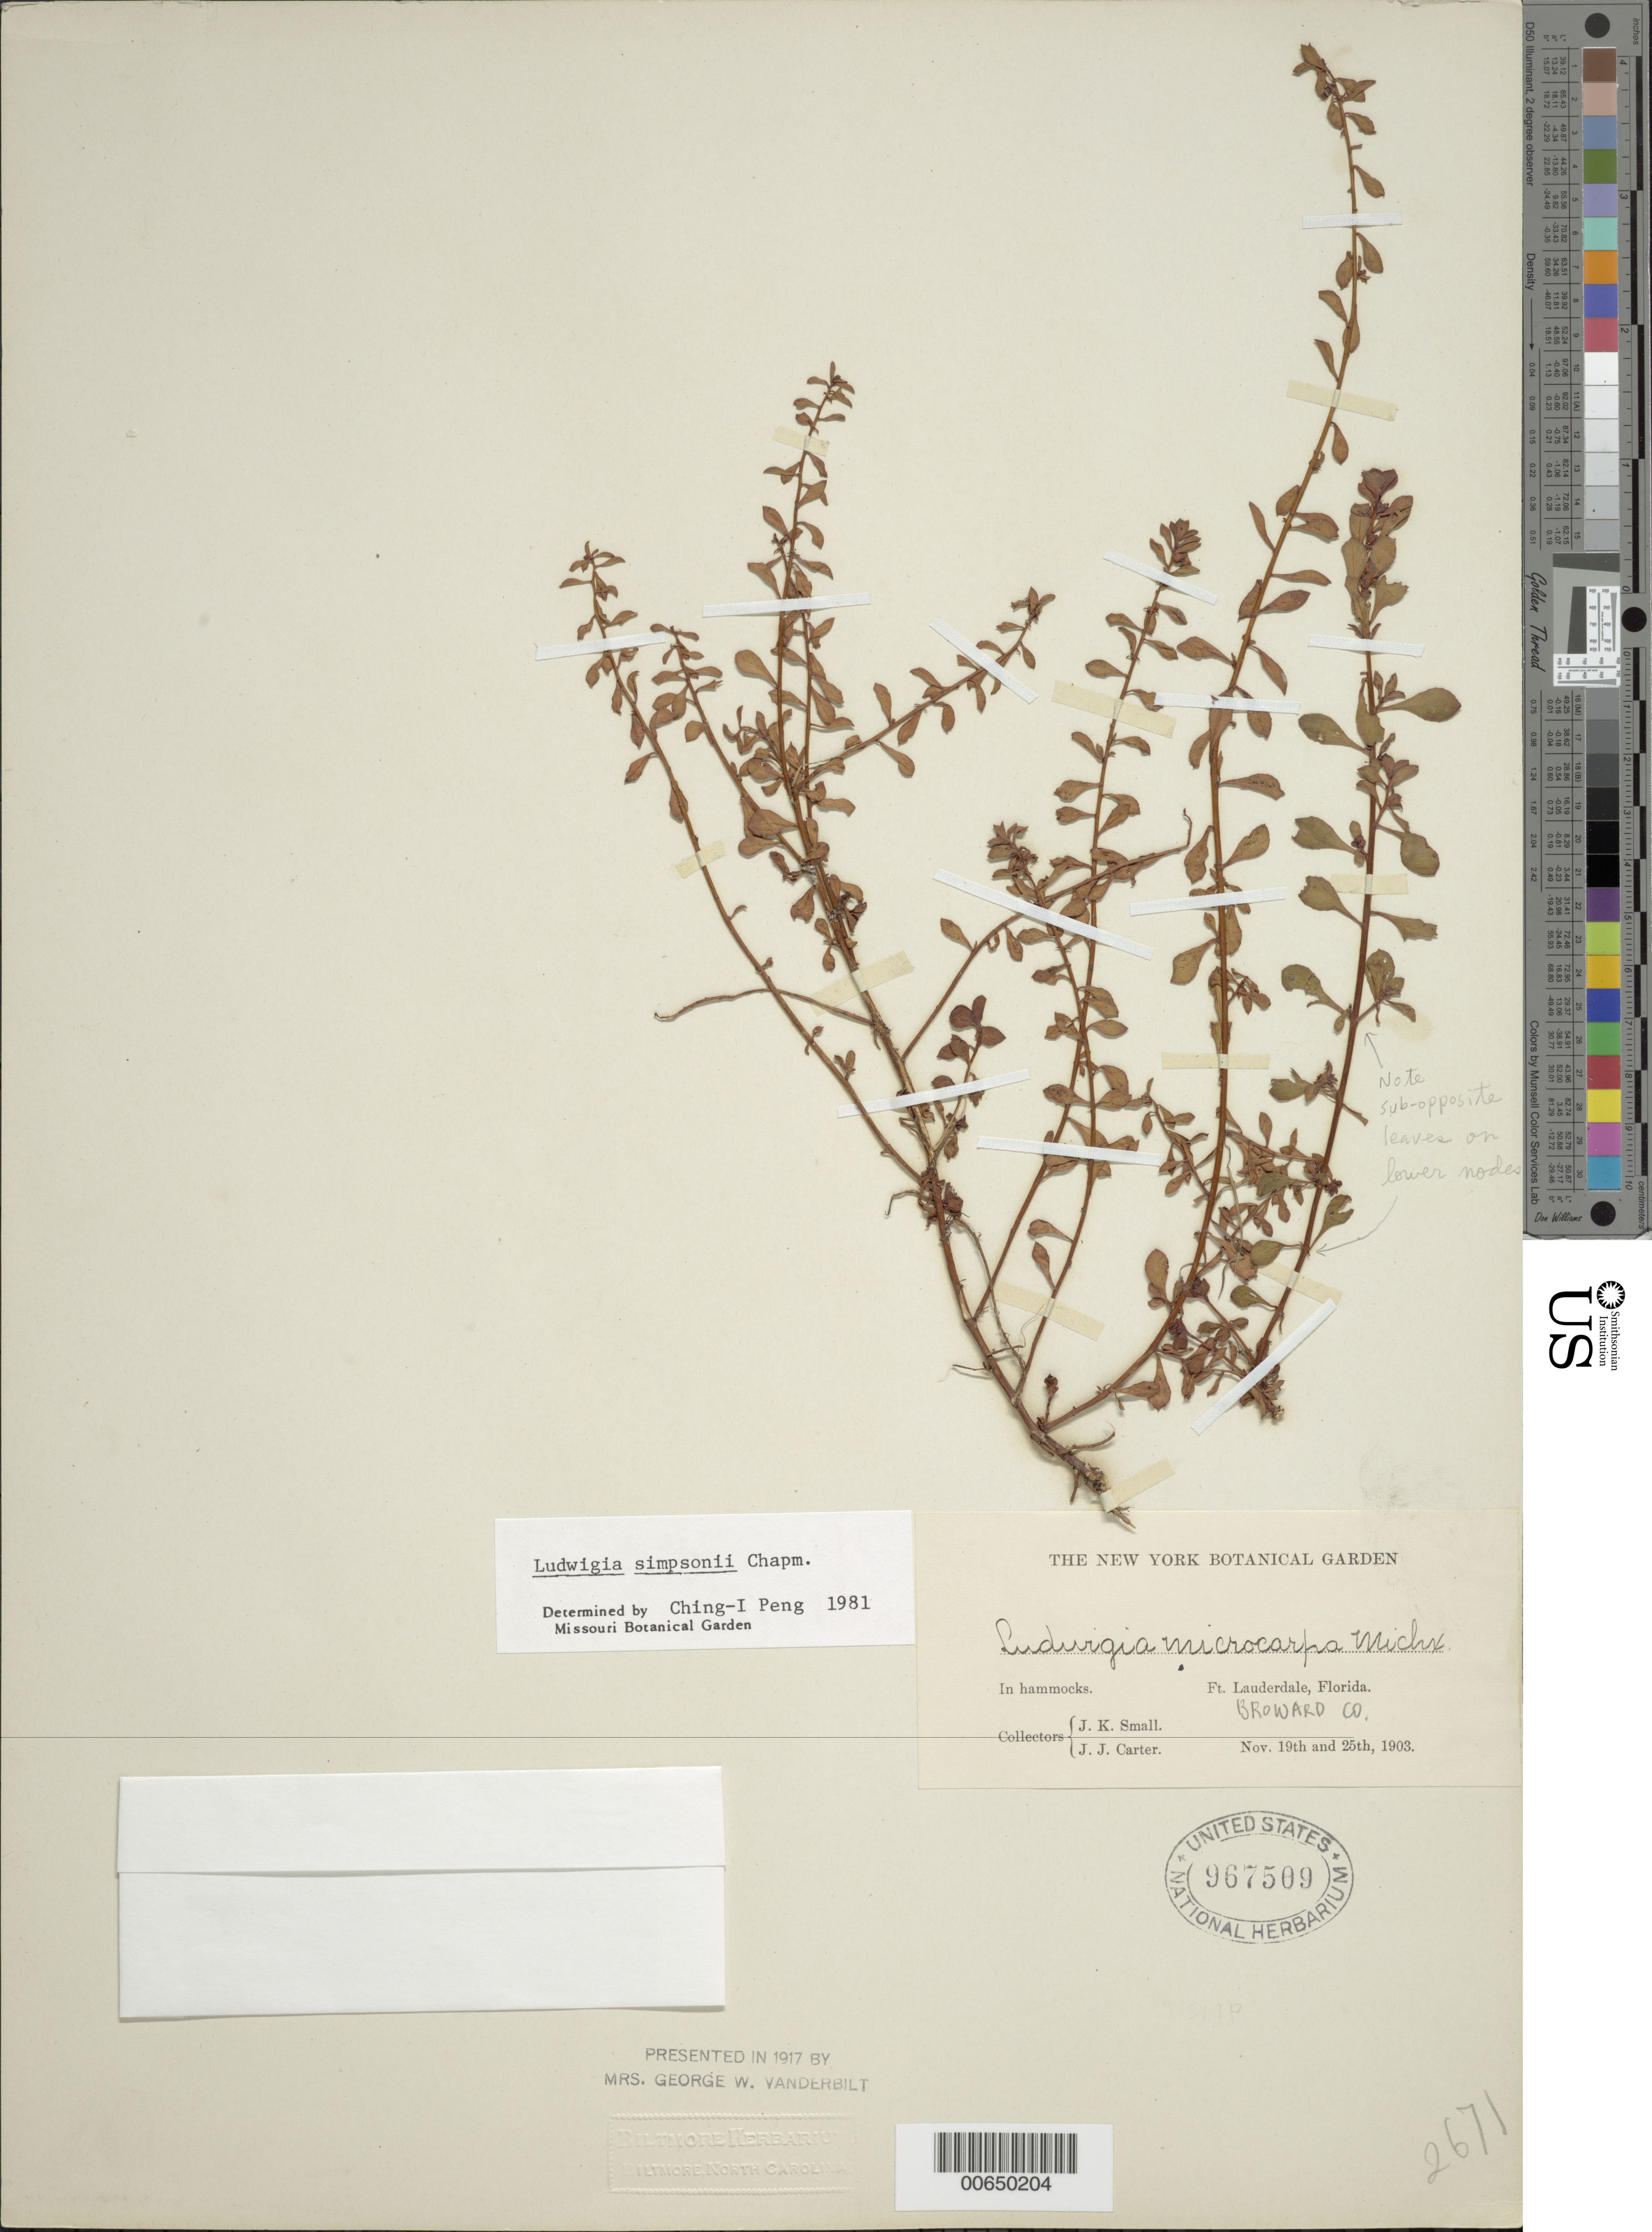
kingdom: Plantae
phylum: Tracheophyta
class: Magnoliopsida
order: Myrtales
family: Onagraceae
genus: Ludwigia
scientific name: Ludwigia simpsonii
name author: Chapm.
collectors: J. K. Small & J. J. Carter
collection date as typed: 19 Nov 1903 and 25 Nov 1903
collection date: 1903-11-19,1903-11-25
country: United States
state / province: Florida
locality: In hammocks. Ft. Lauderdale, Florida.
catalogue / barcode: US 967509